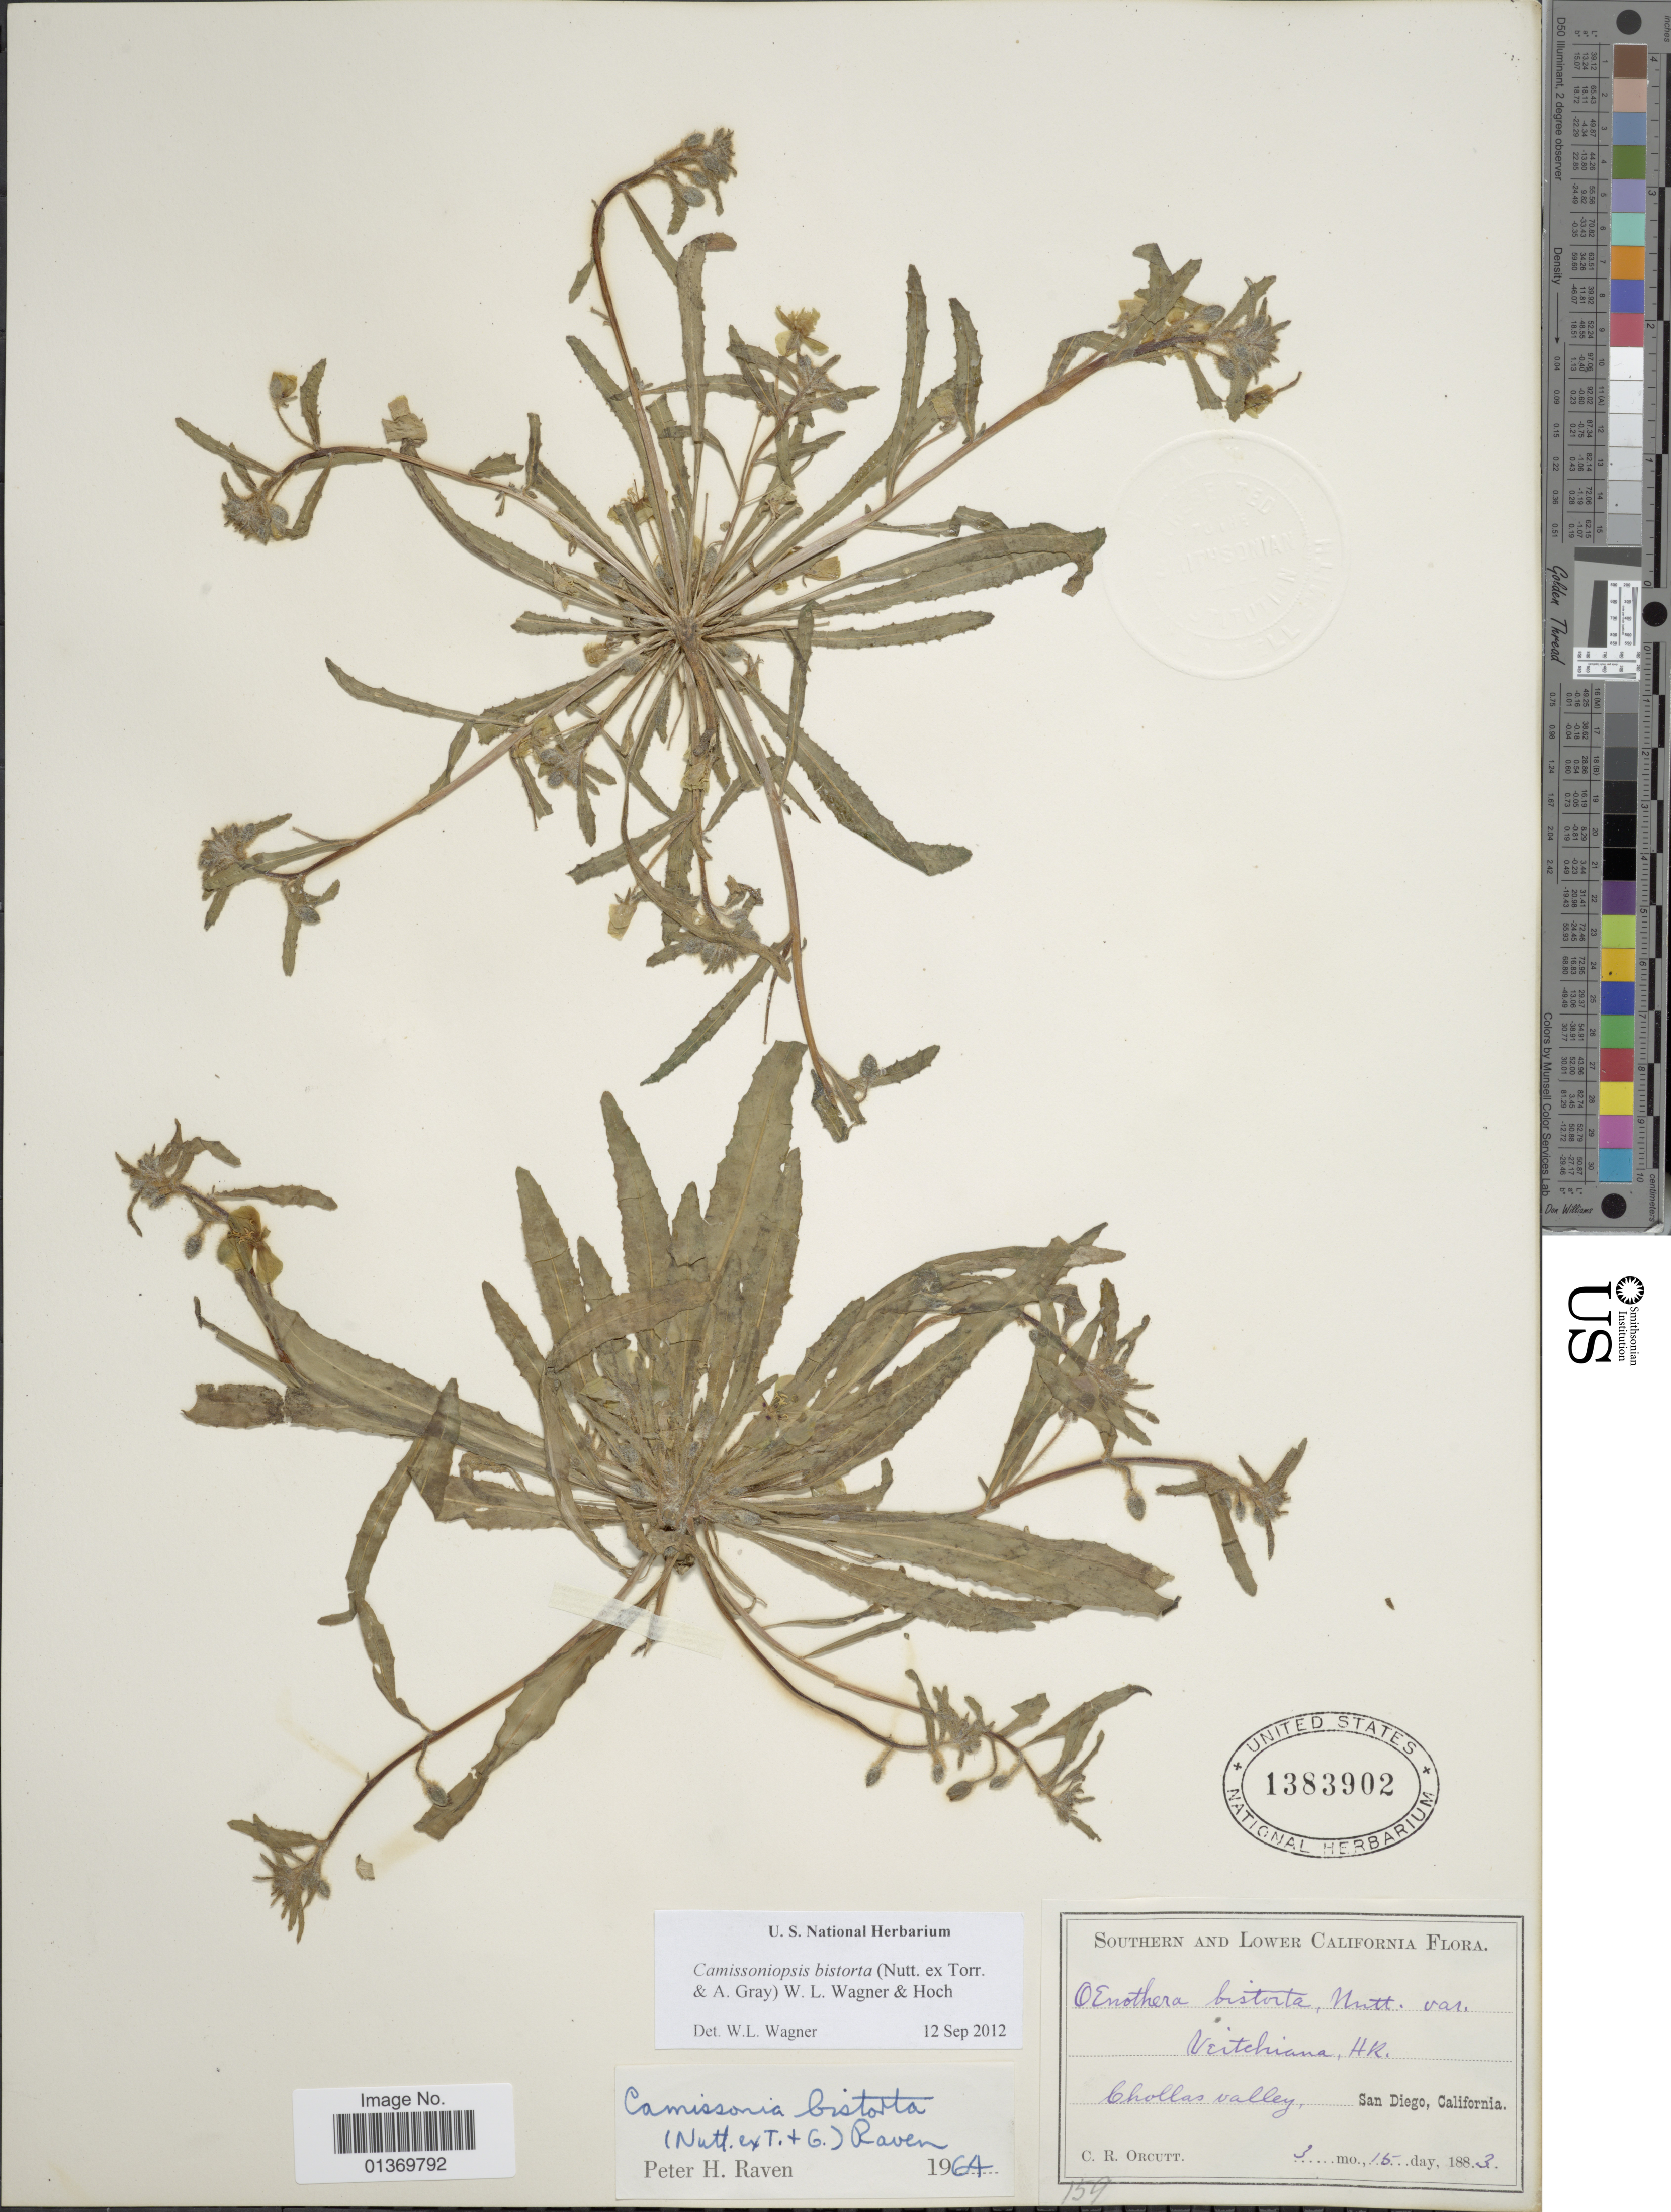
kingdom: Plantae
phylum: Tracheophyta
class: Magnoliopsida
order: Myrtales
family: Onagraceae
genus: Camissoniopsis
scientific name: Camissoniopsis bistorta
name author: (Nutt. ex Torr. & A. Gray) W.L. Wagner & Hoch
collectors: C. R. Orcutt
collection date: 1883-03-15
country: United States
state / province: California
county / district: San Diego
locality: Southern and Lower California , Chollas valley, San Diego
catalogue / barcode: US 1383902